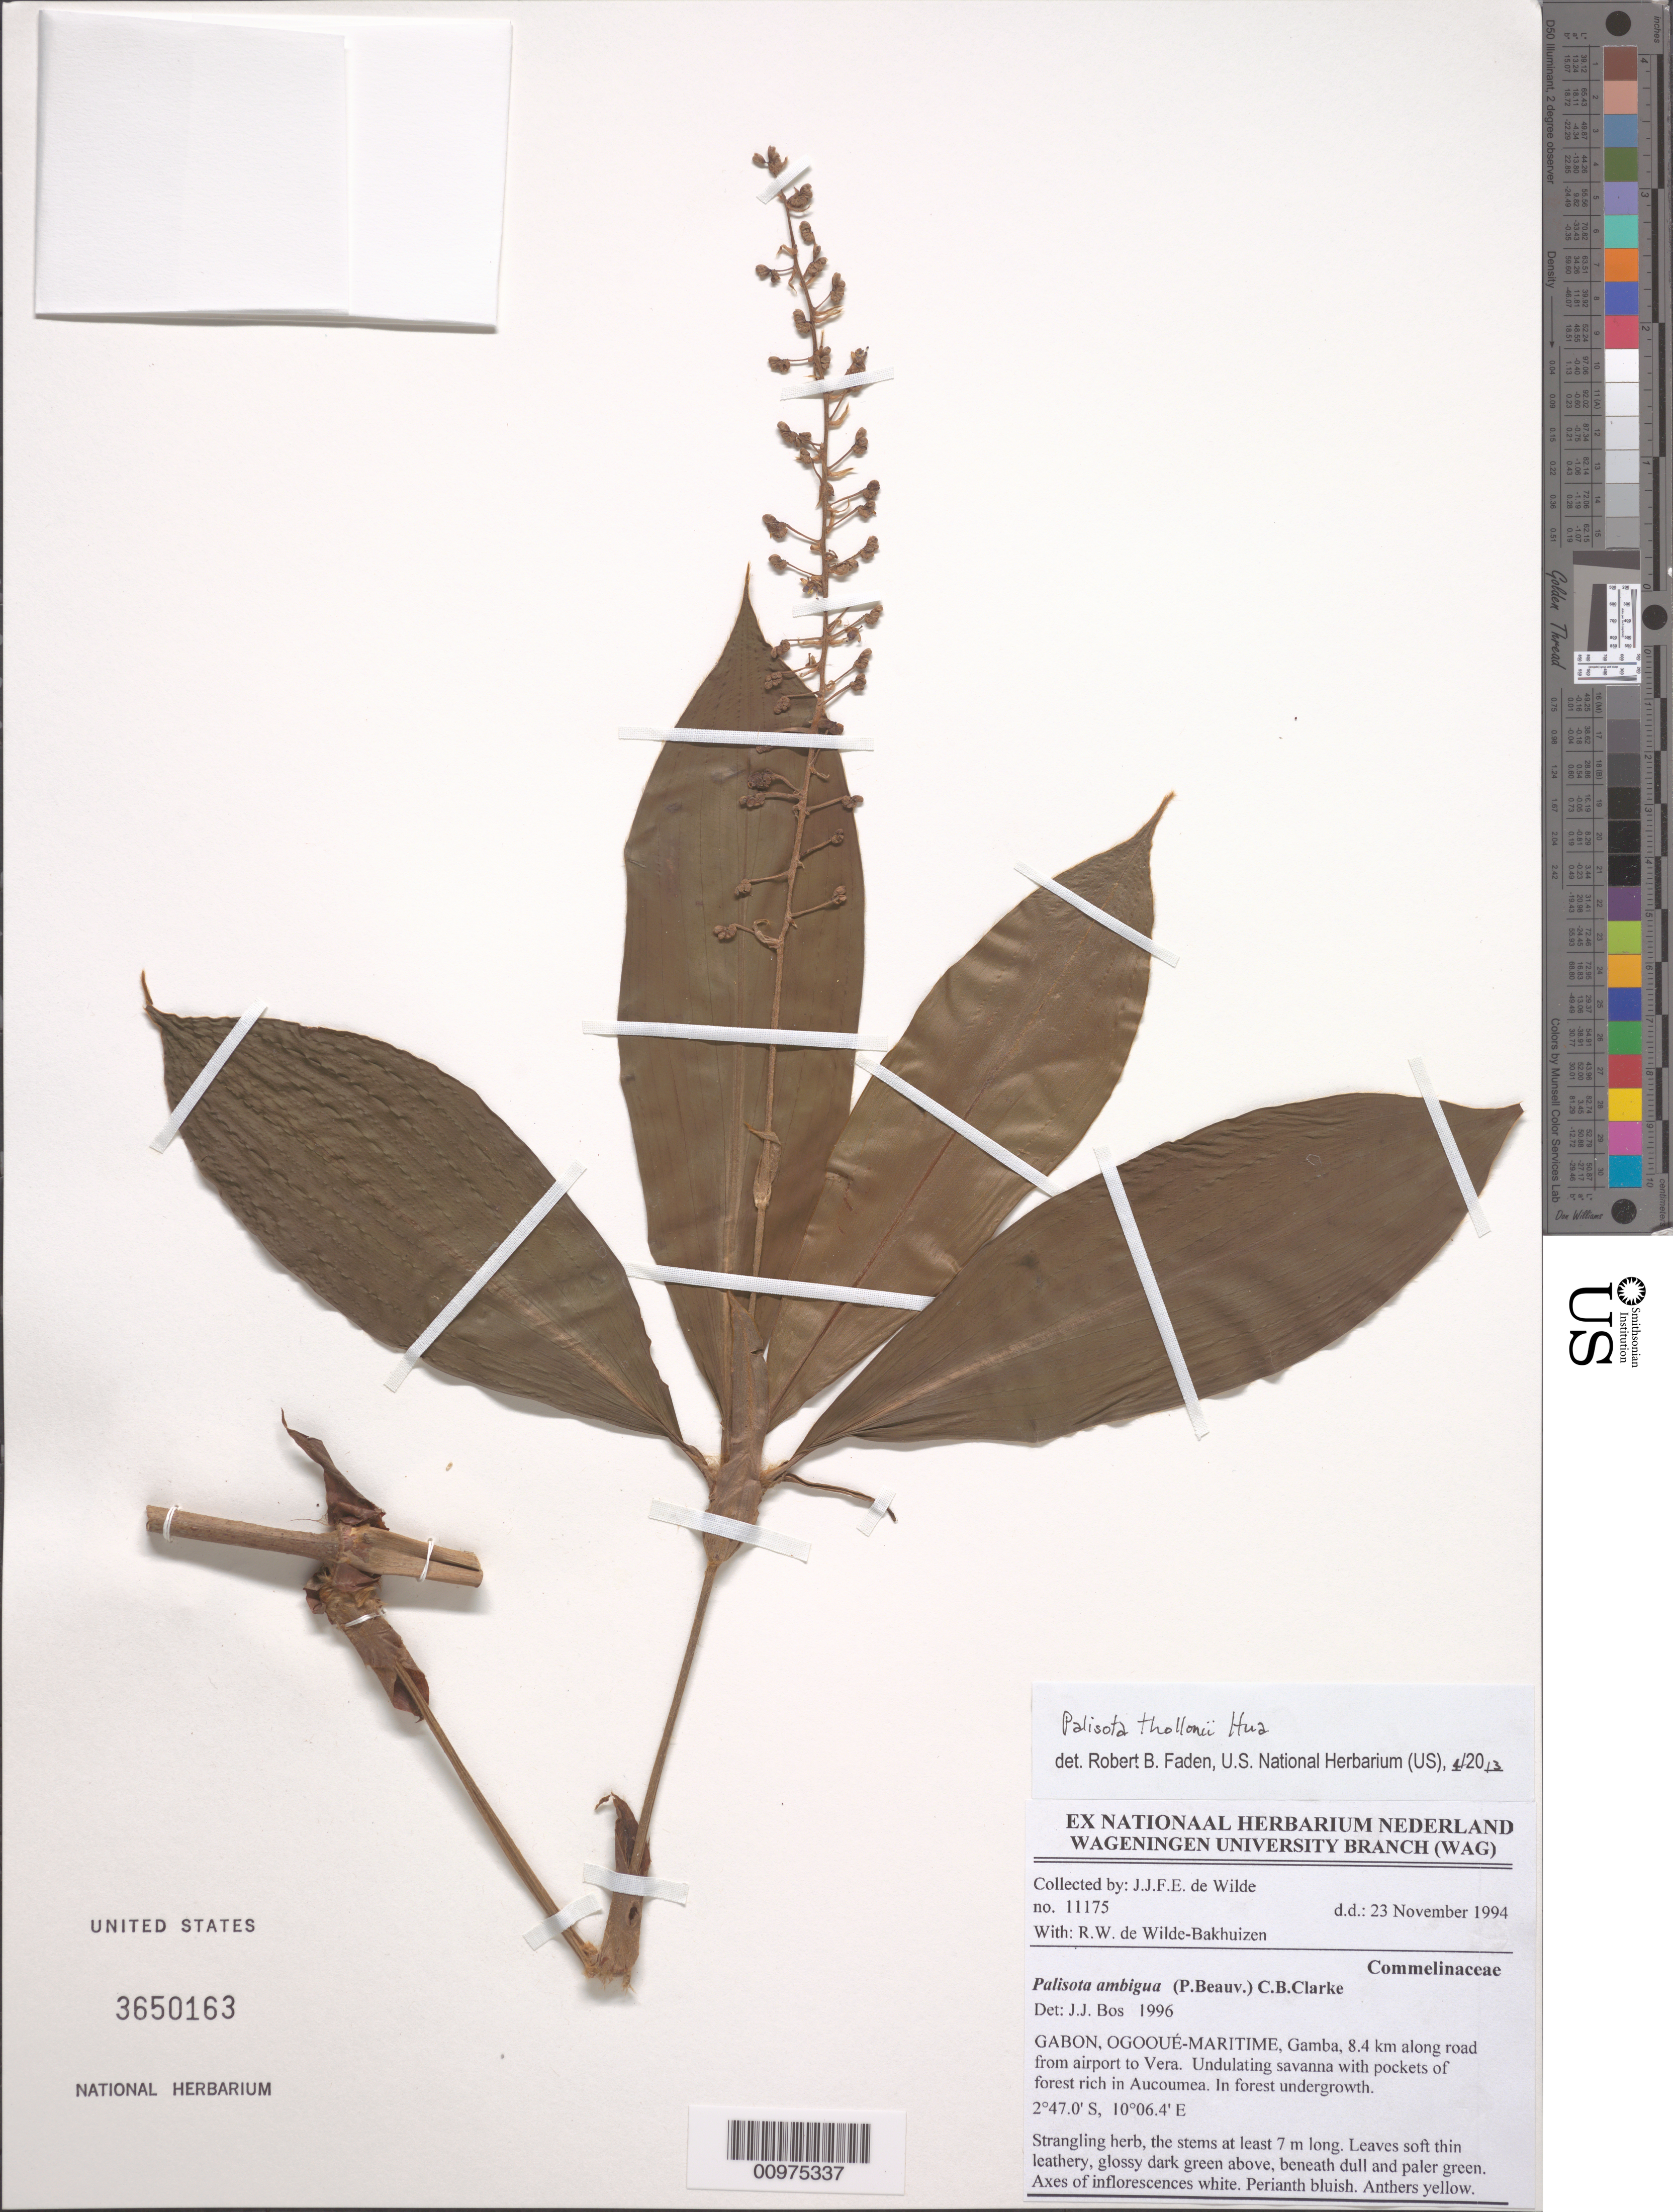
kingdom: Plantae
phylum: Tracheophyta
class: Liliopsida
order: Commelinales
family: Commelinaceae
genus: Palisota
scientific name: Palisota thollonii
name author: Hua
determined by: Faden, Robert B., (US), Smithsonian Institution - National Museum of Natural History (UNITED STATES)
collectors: J.J. de Wilde & R. Wilde-Bakhuizen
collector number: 11175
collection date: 1994-11-23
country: Gabon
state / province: Ogooué-maritime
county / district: Gamba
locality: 8.4 km along road from airport to Vera.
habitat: Undulating savanna with pockets of forest rich in Aucoumea. In forest undergrowth.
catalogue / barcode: US 3650163